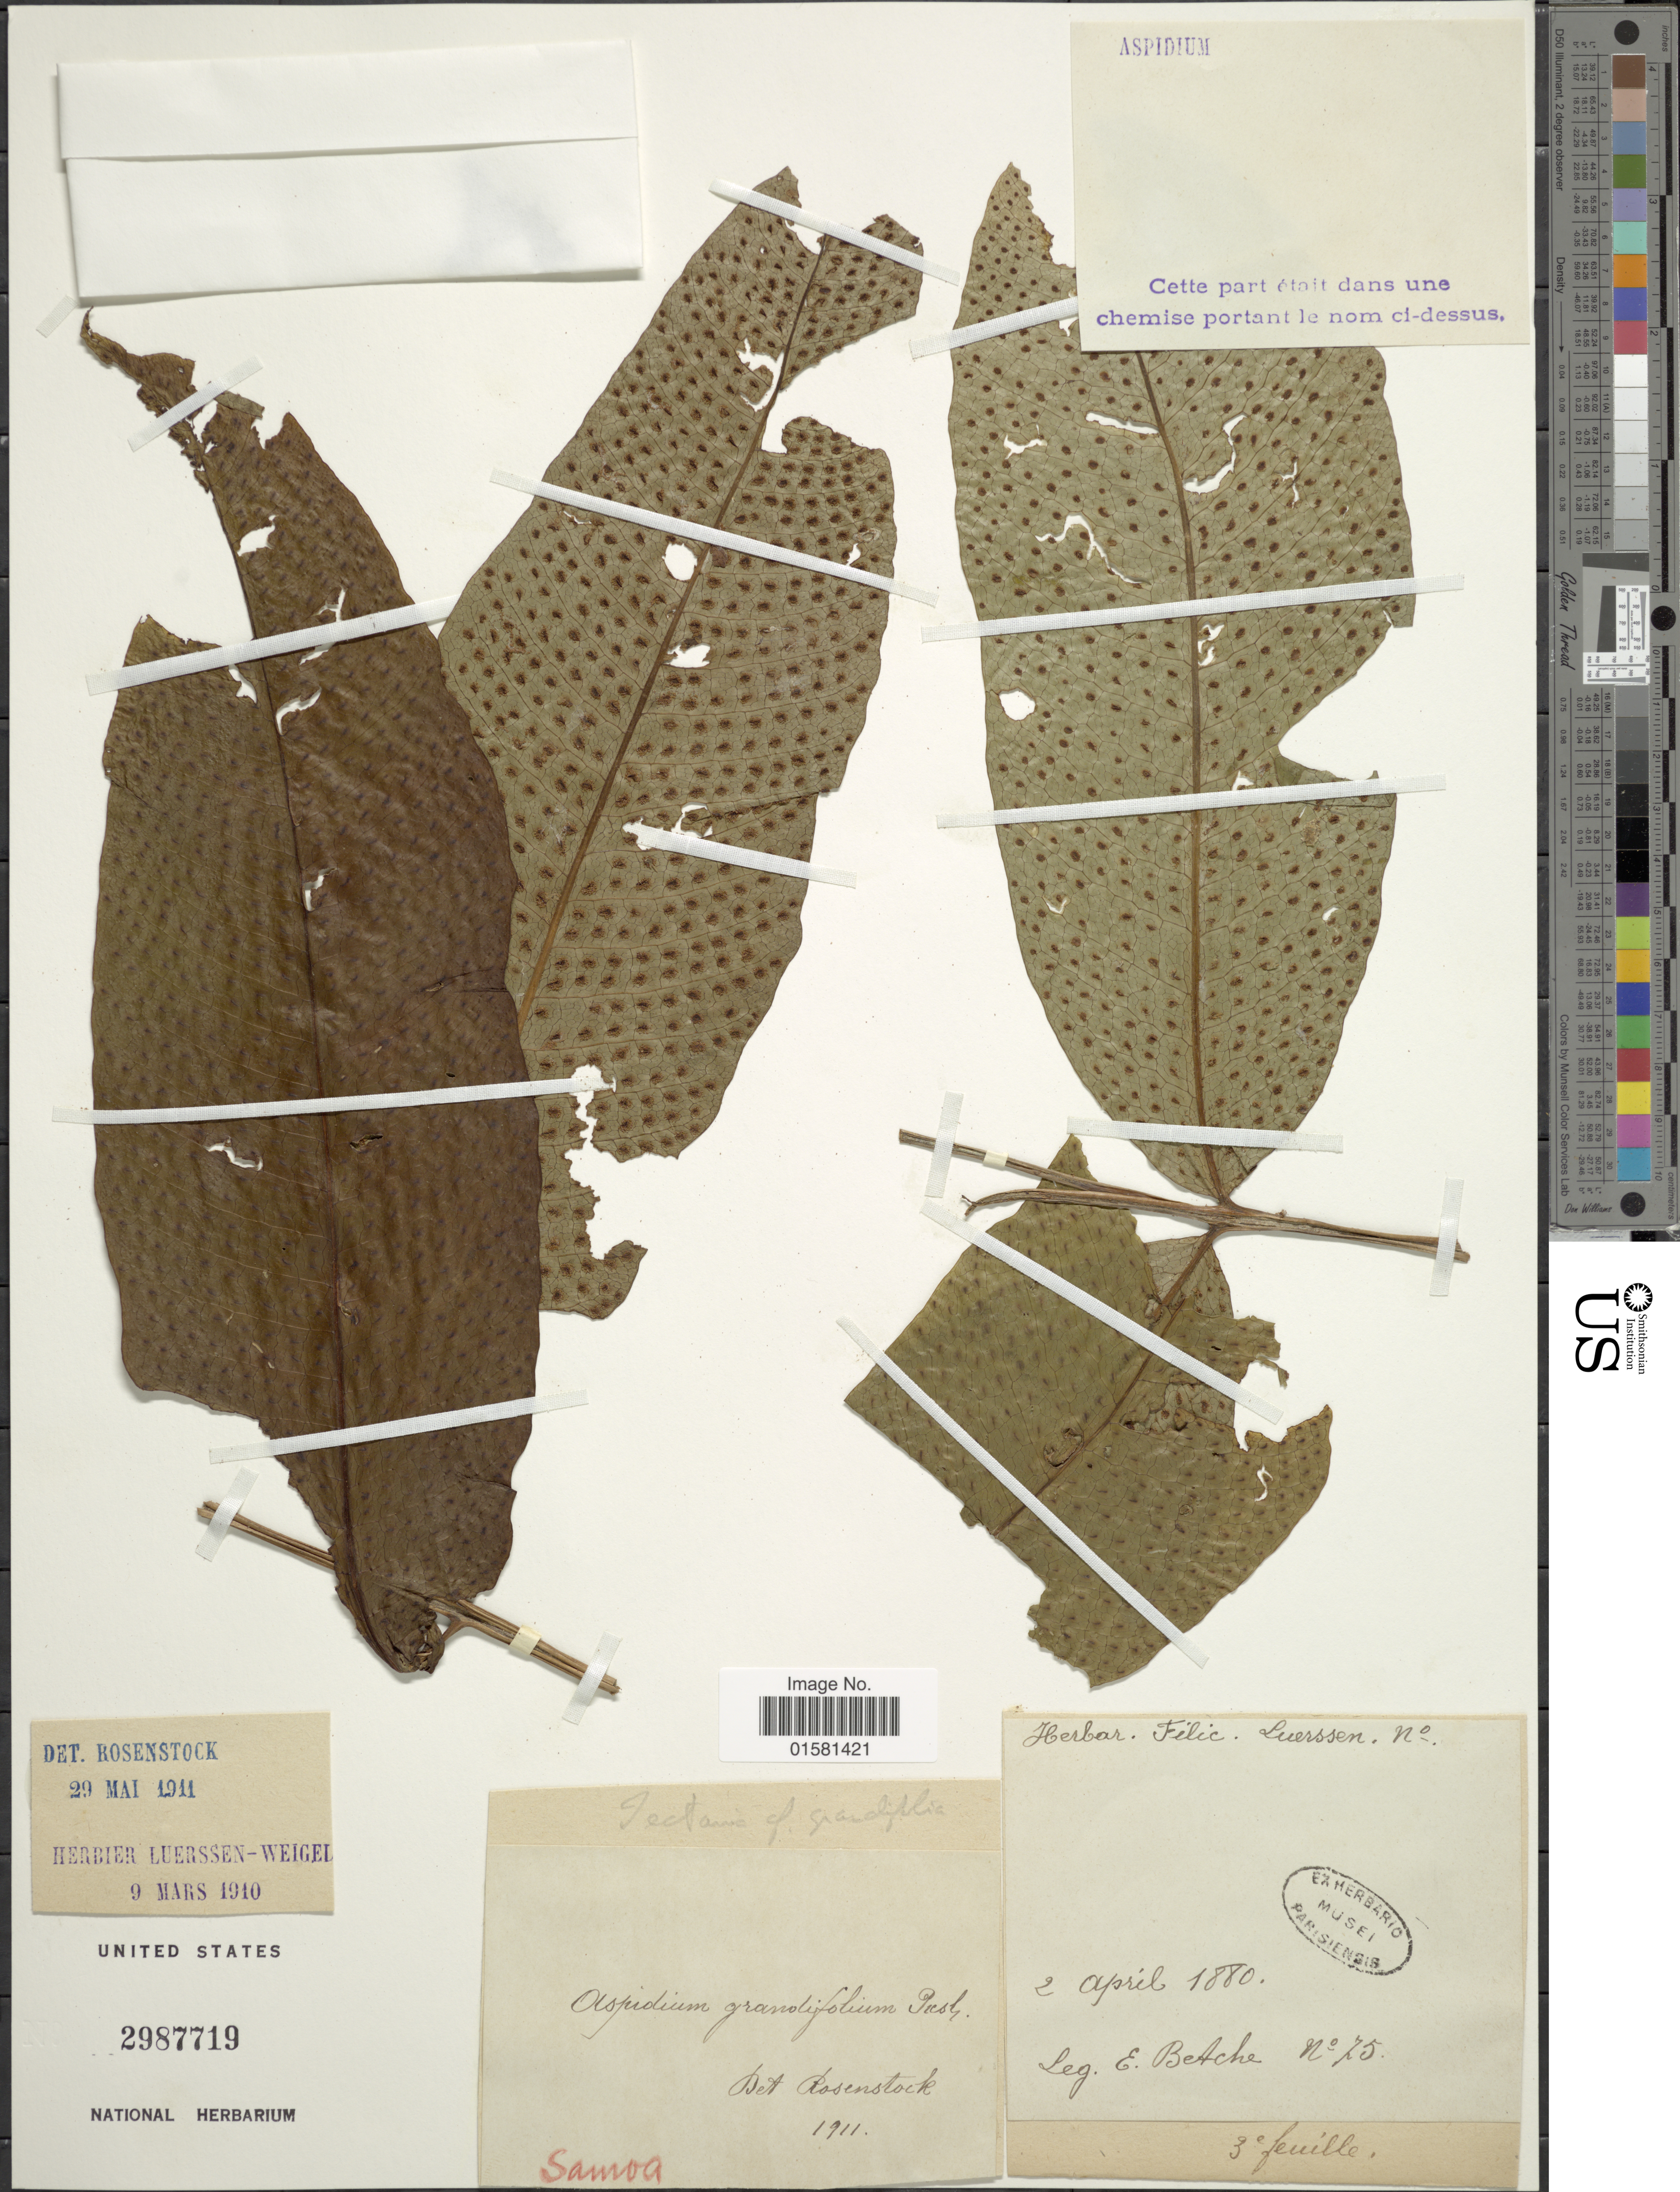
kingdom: Plantae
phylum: Tracheophyta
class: Polypodiopsida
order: Polypodiales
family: Tectariaceae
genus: Tectaria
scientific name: Tectaria grandifolia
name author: (C. Presl) Copel.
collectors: E. Betche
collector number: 75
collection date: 1880-04-02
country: Samoa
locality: Samoa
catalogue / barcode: US 2987719